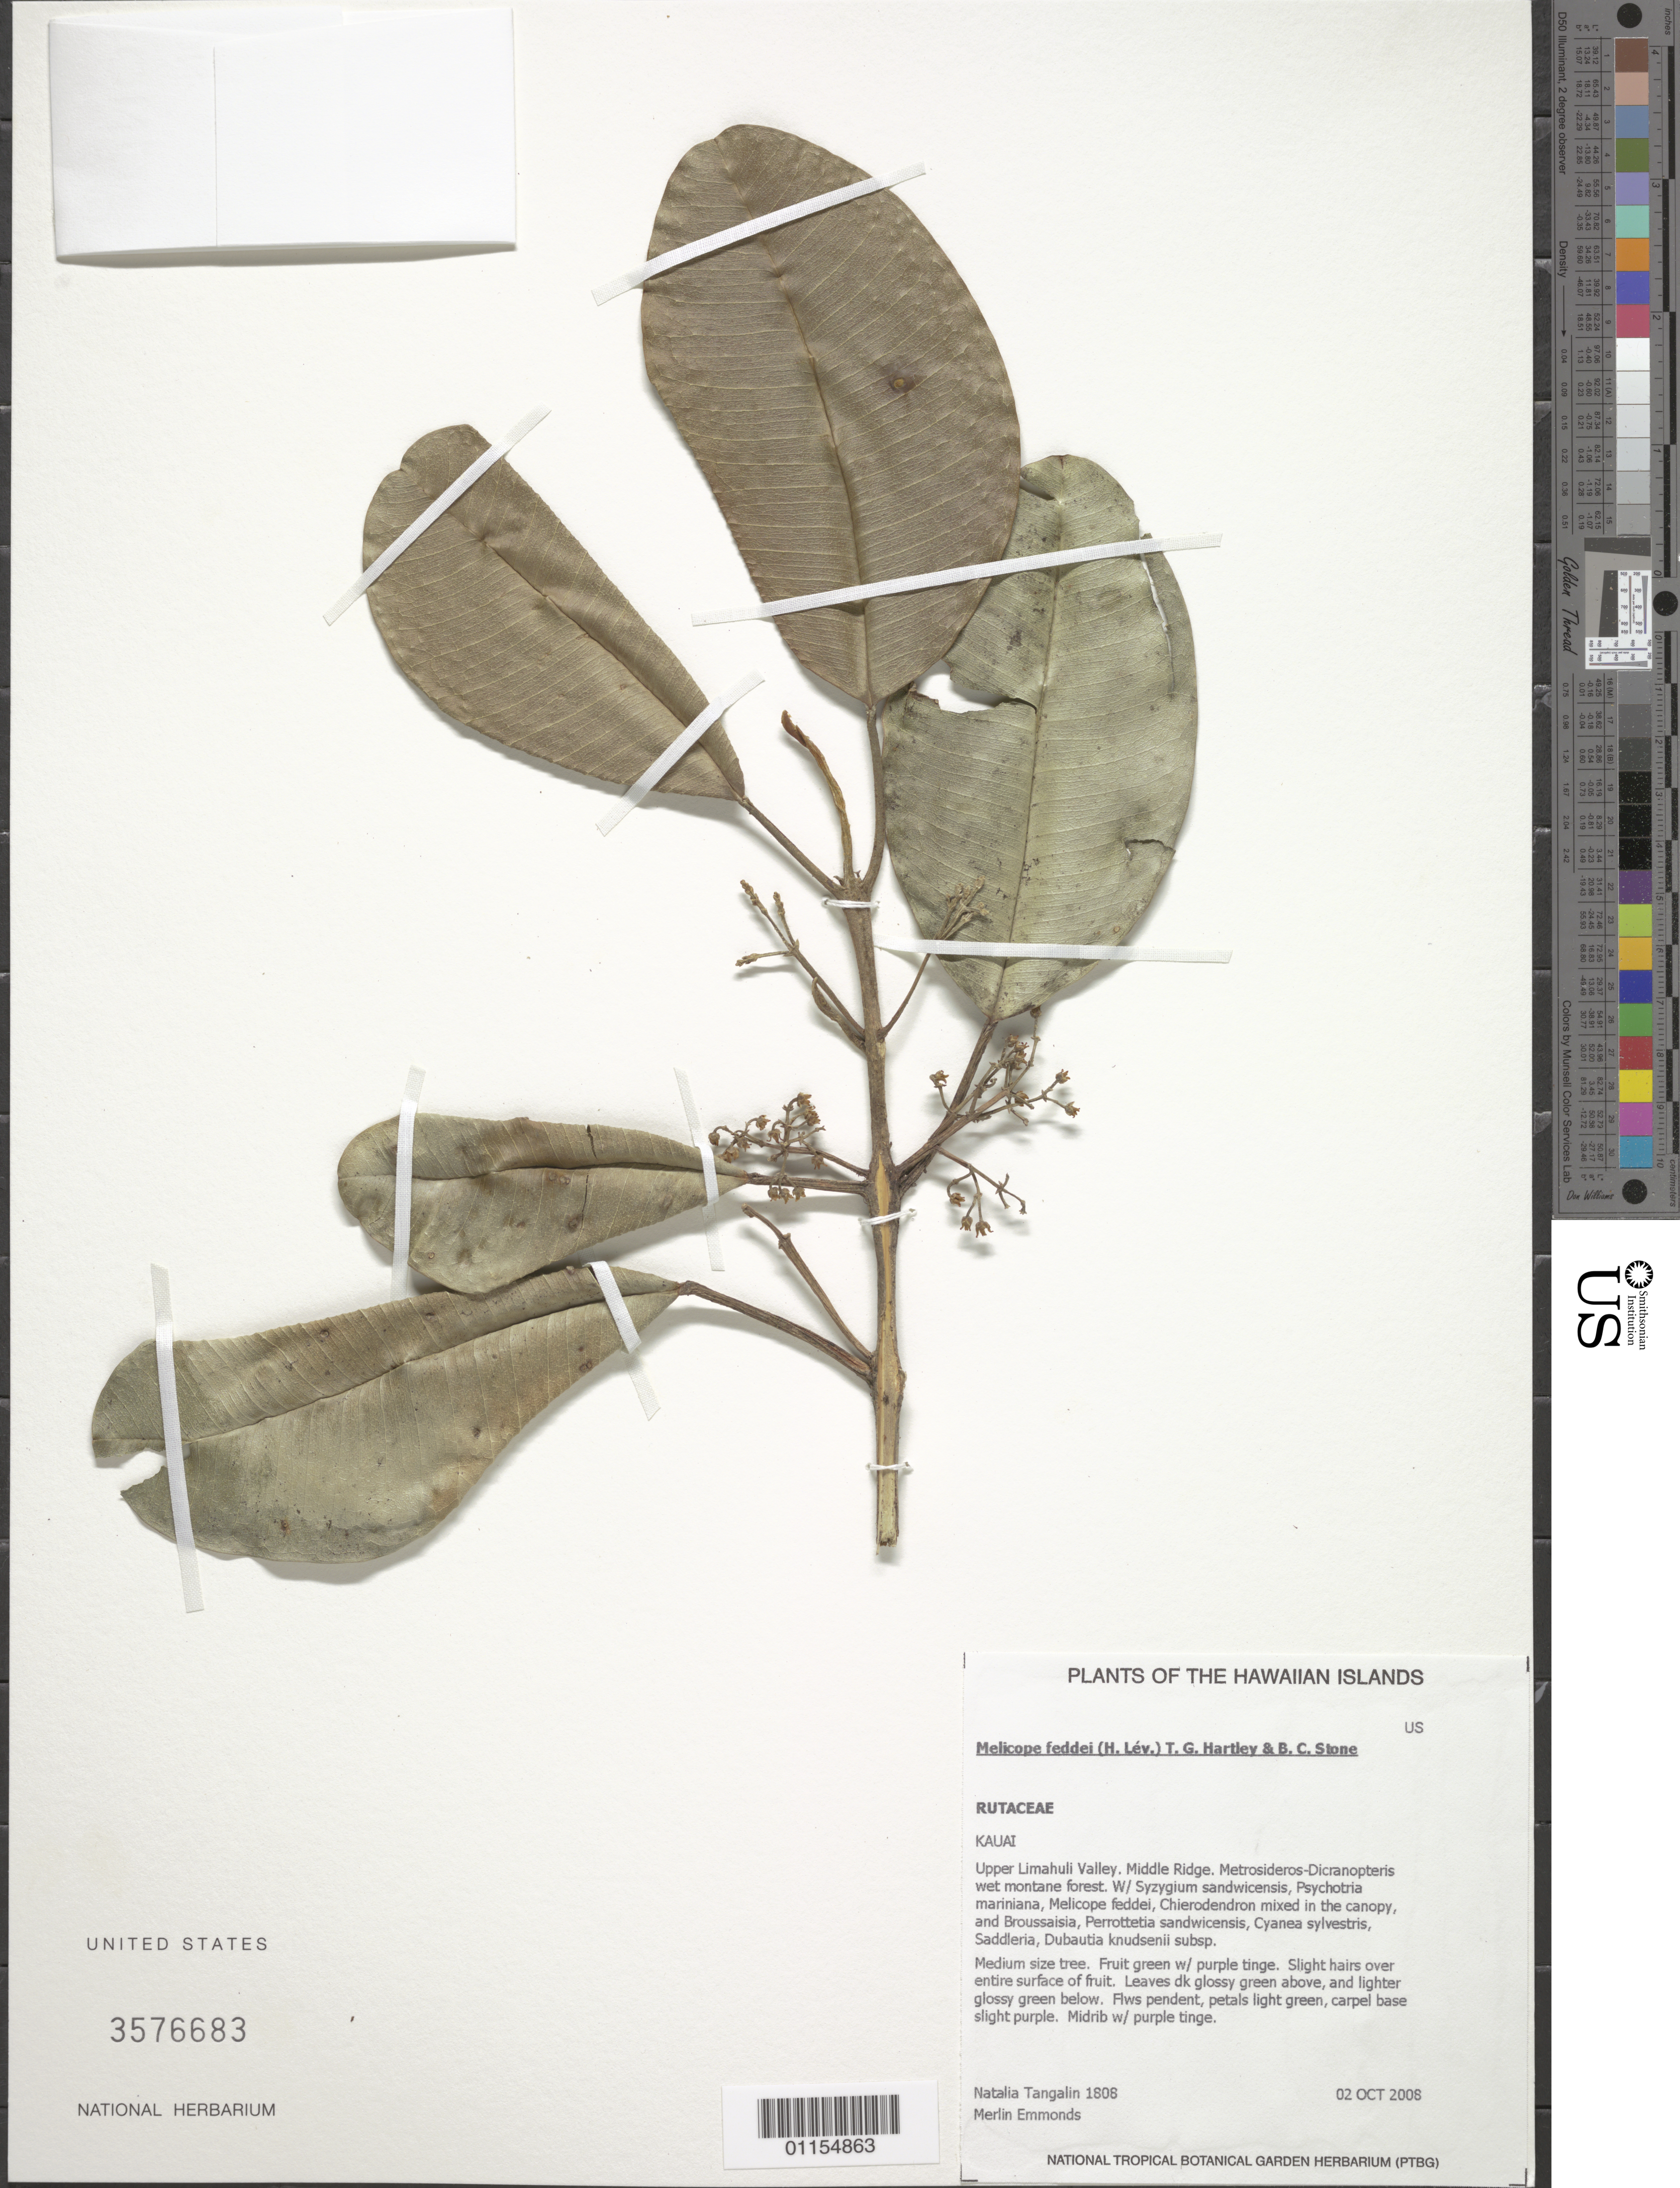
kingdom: Plantae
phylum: Tracheophyta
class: Magnoliopsida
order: Sapindales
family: Rutaceae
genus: Melicope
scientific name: Melicope feddei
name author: (H. Lév.) T.G. Hartley & B.C. Stone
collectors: N. Tangalin & M. Emmonds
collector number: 1808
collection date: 2008-10-02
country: United States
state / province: Hawaii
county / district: Kaui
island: Kaua'i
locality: Upper Limahuli Valley, middle ridge.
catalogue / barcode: US 3576683